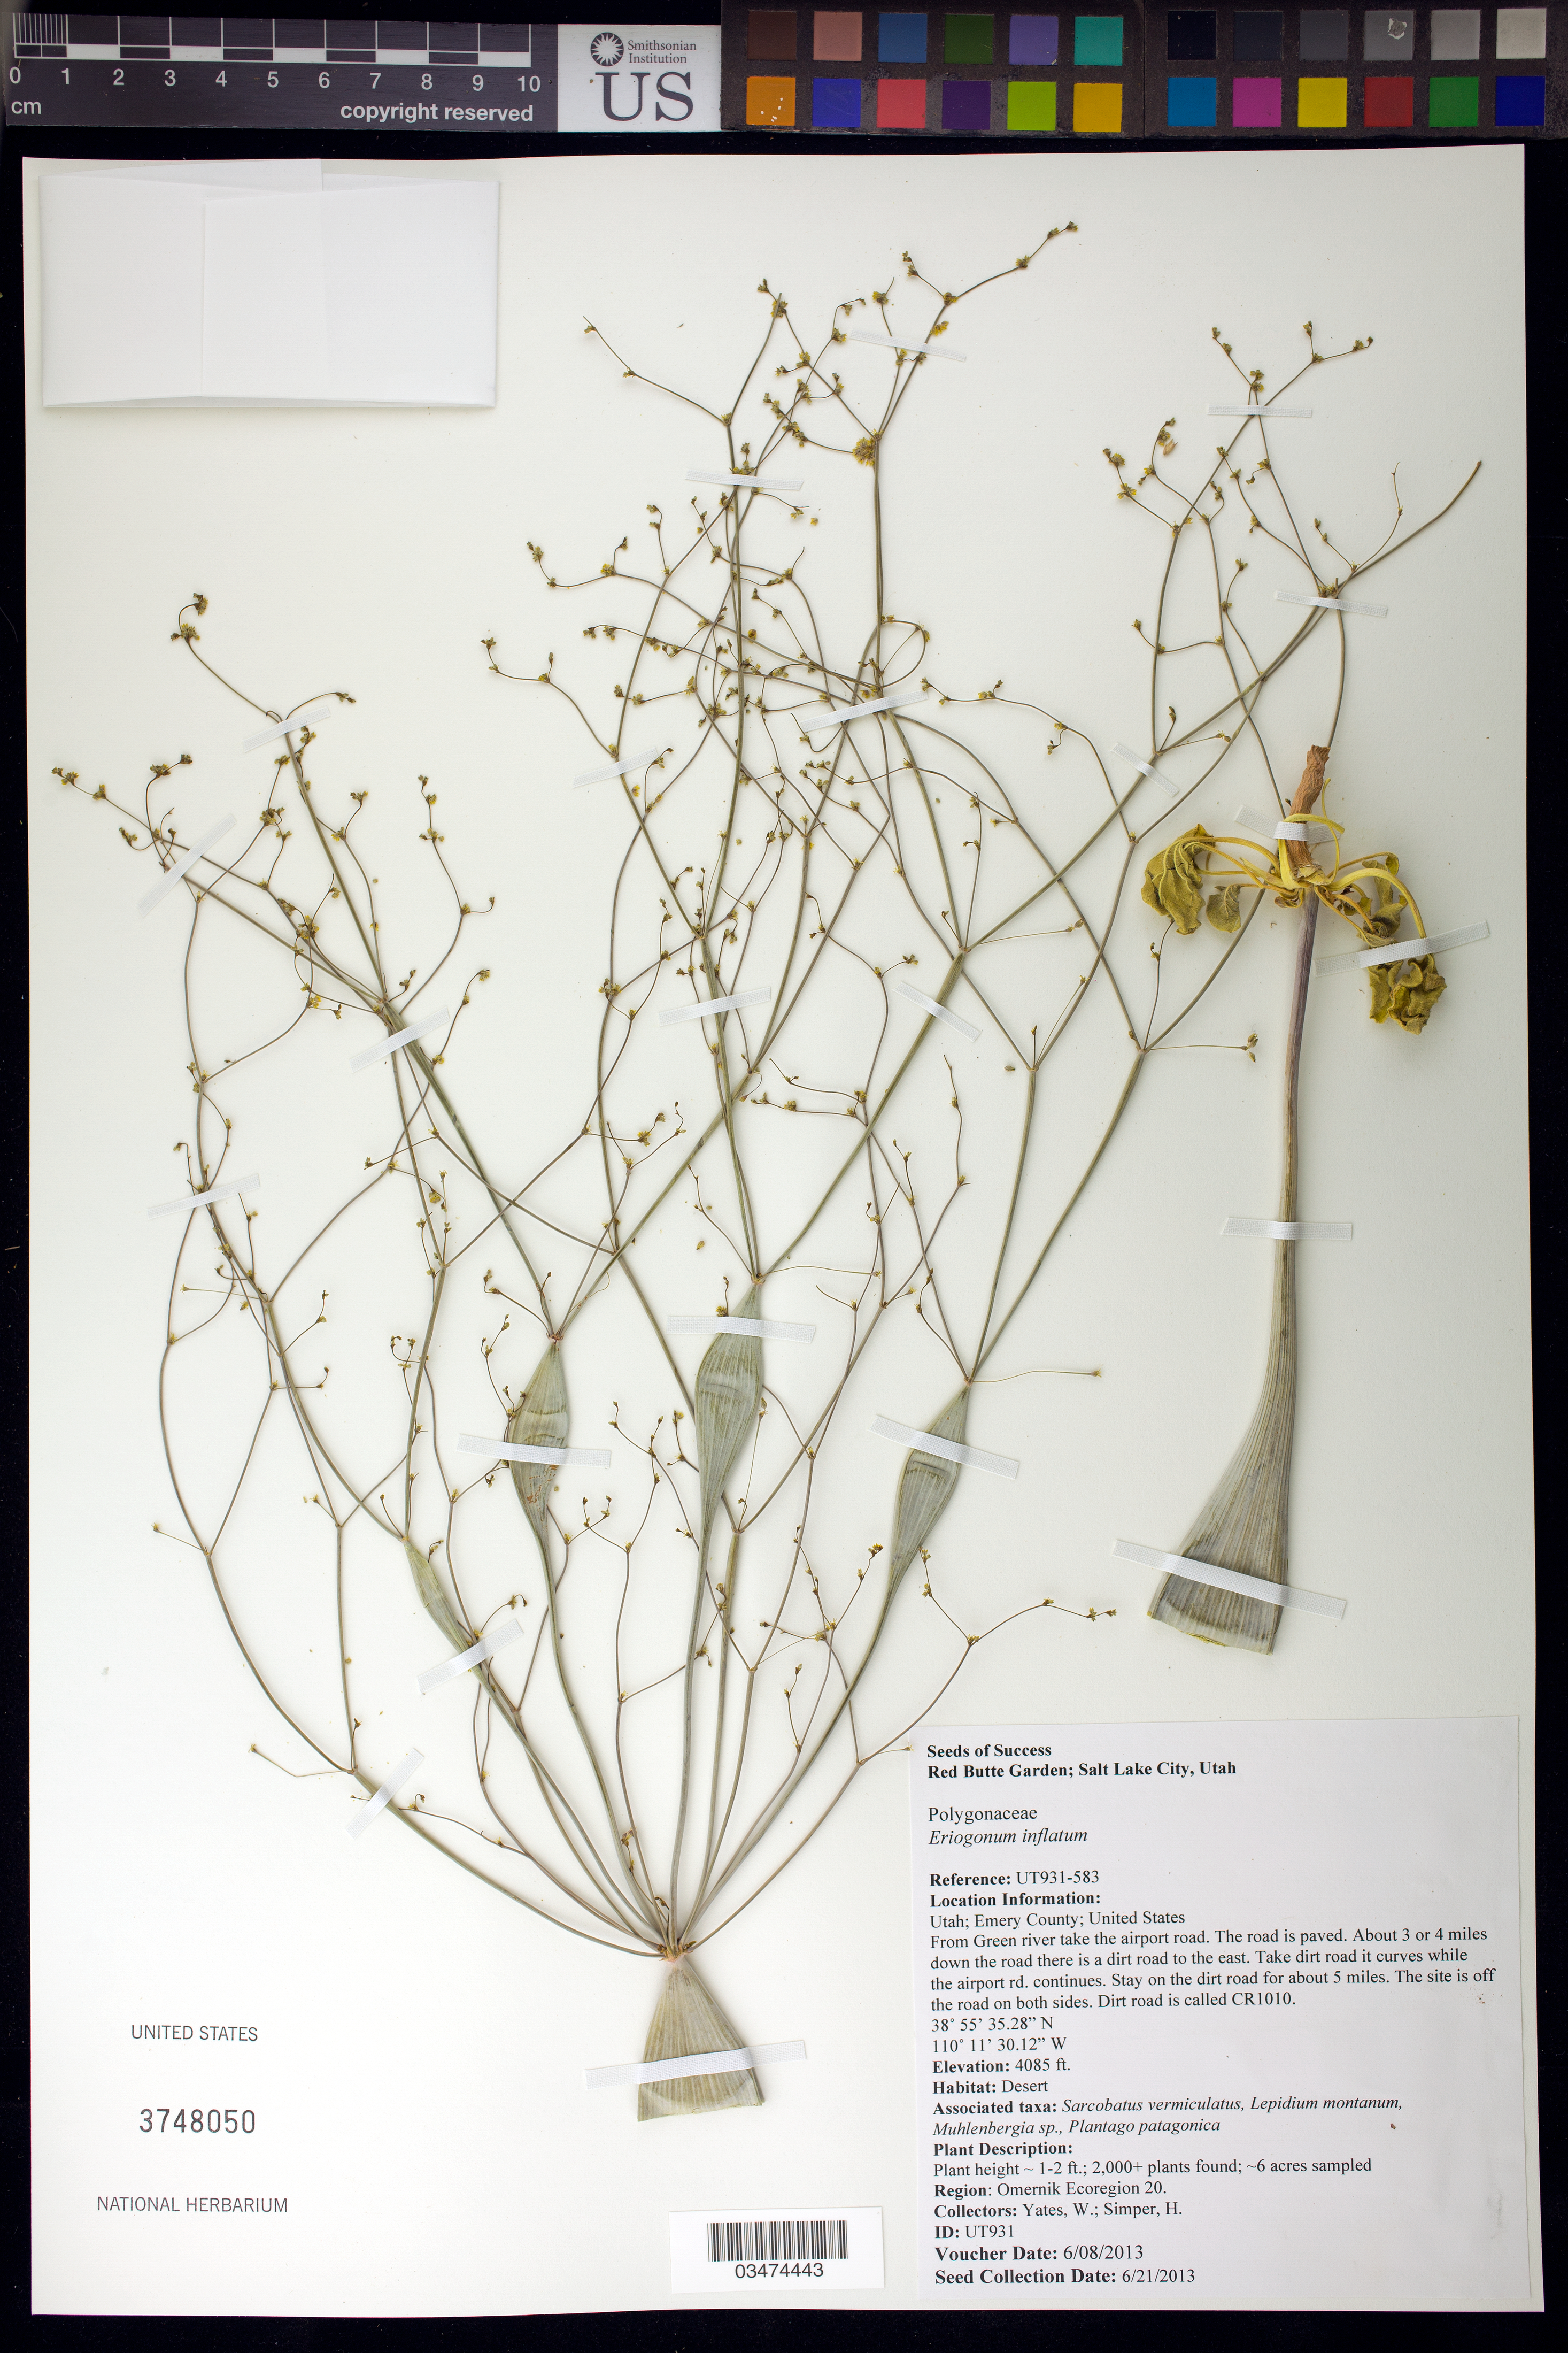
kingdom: Plantae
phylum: Tracheophyta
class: Magnoliopsida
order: Caryophyllales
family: Polygonaceae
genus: Eriogonum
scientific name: Eriogonum inflatum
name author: Torr. & Frém.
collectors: W. Yates & H. Simper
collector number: UT931-583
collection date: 2013-06-08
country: United States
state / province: Utah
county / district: Emery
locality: Both sides of road CR1010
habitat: Desert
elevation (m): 1245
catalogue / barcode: US 3748050